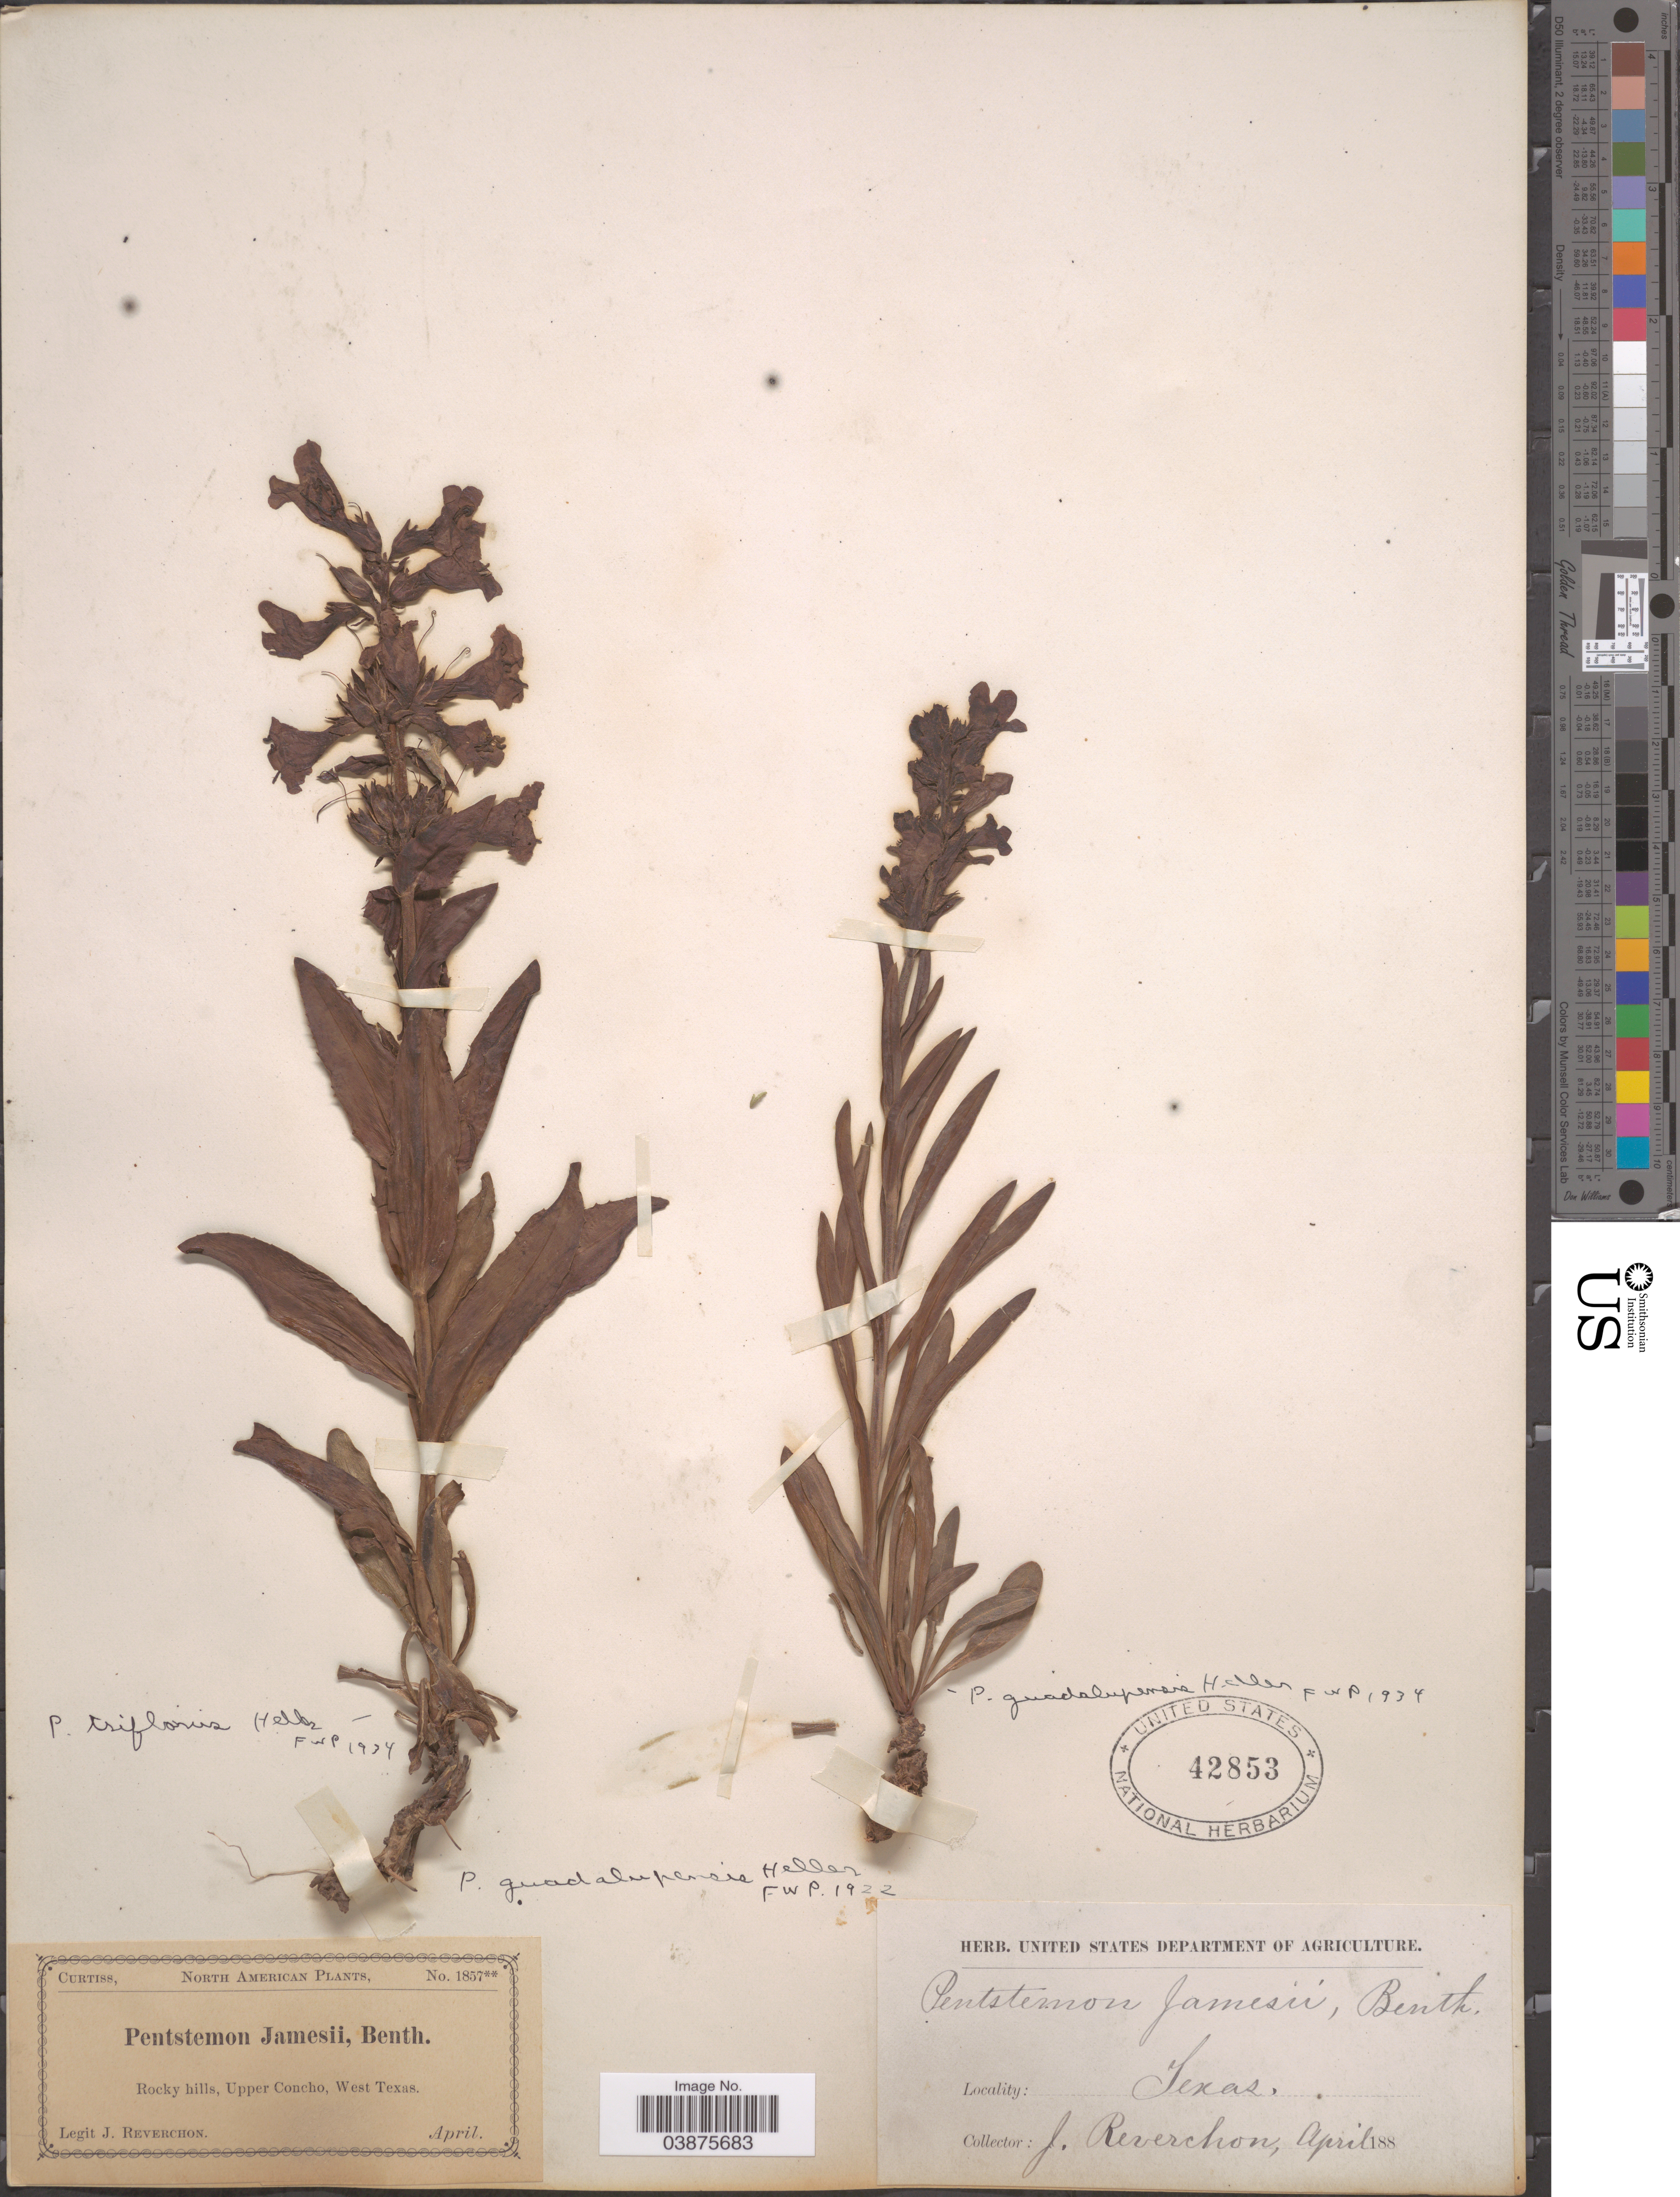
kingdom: Plantae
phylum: Tracheophyta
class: Magnoliopsida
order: Lamiales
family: Plantaginaceae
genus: Penstemon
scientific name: Penstemon guadalupensis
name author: A. Heller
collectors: J. Reverchon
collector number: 1857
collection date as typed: April 188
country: United States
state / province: Texas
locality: Rocky hills, Upper Concho, West Texas.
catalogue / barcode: US 42853